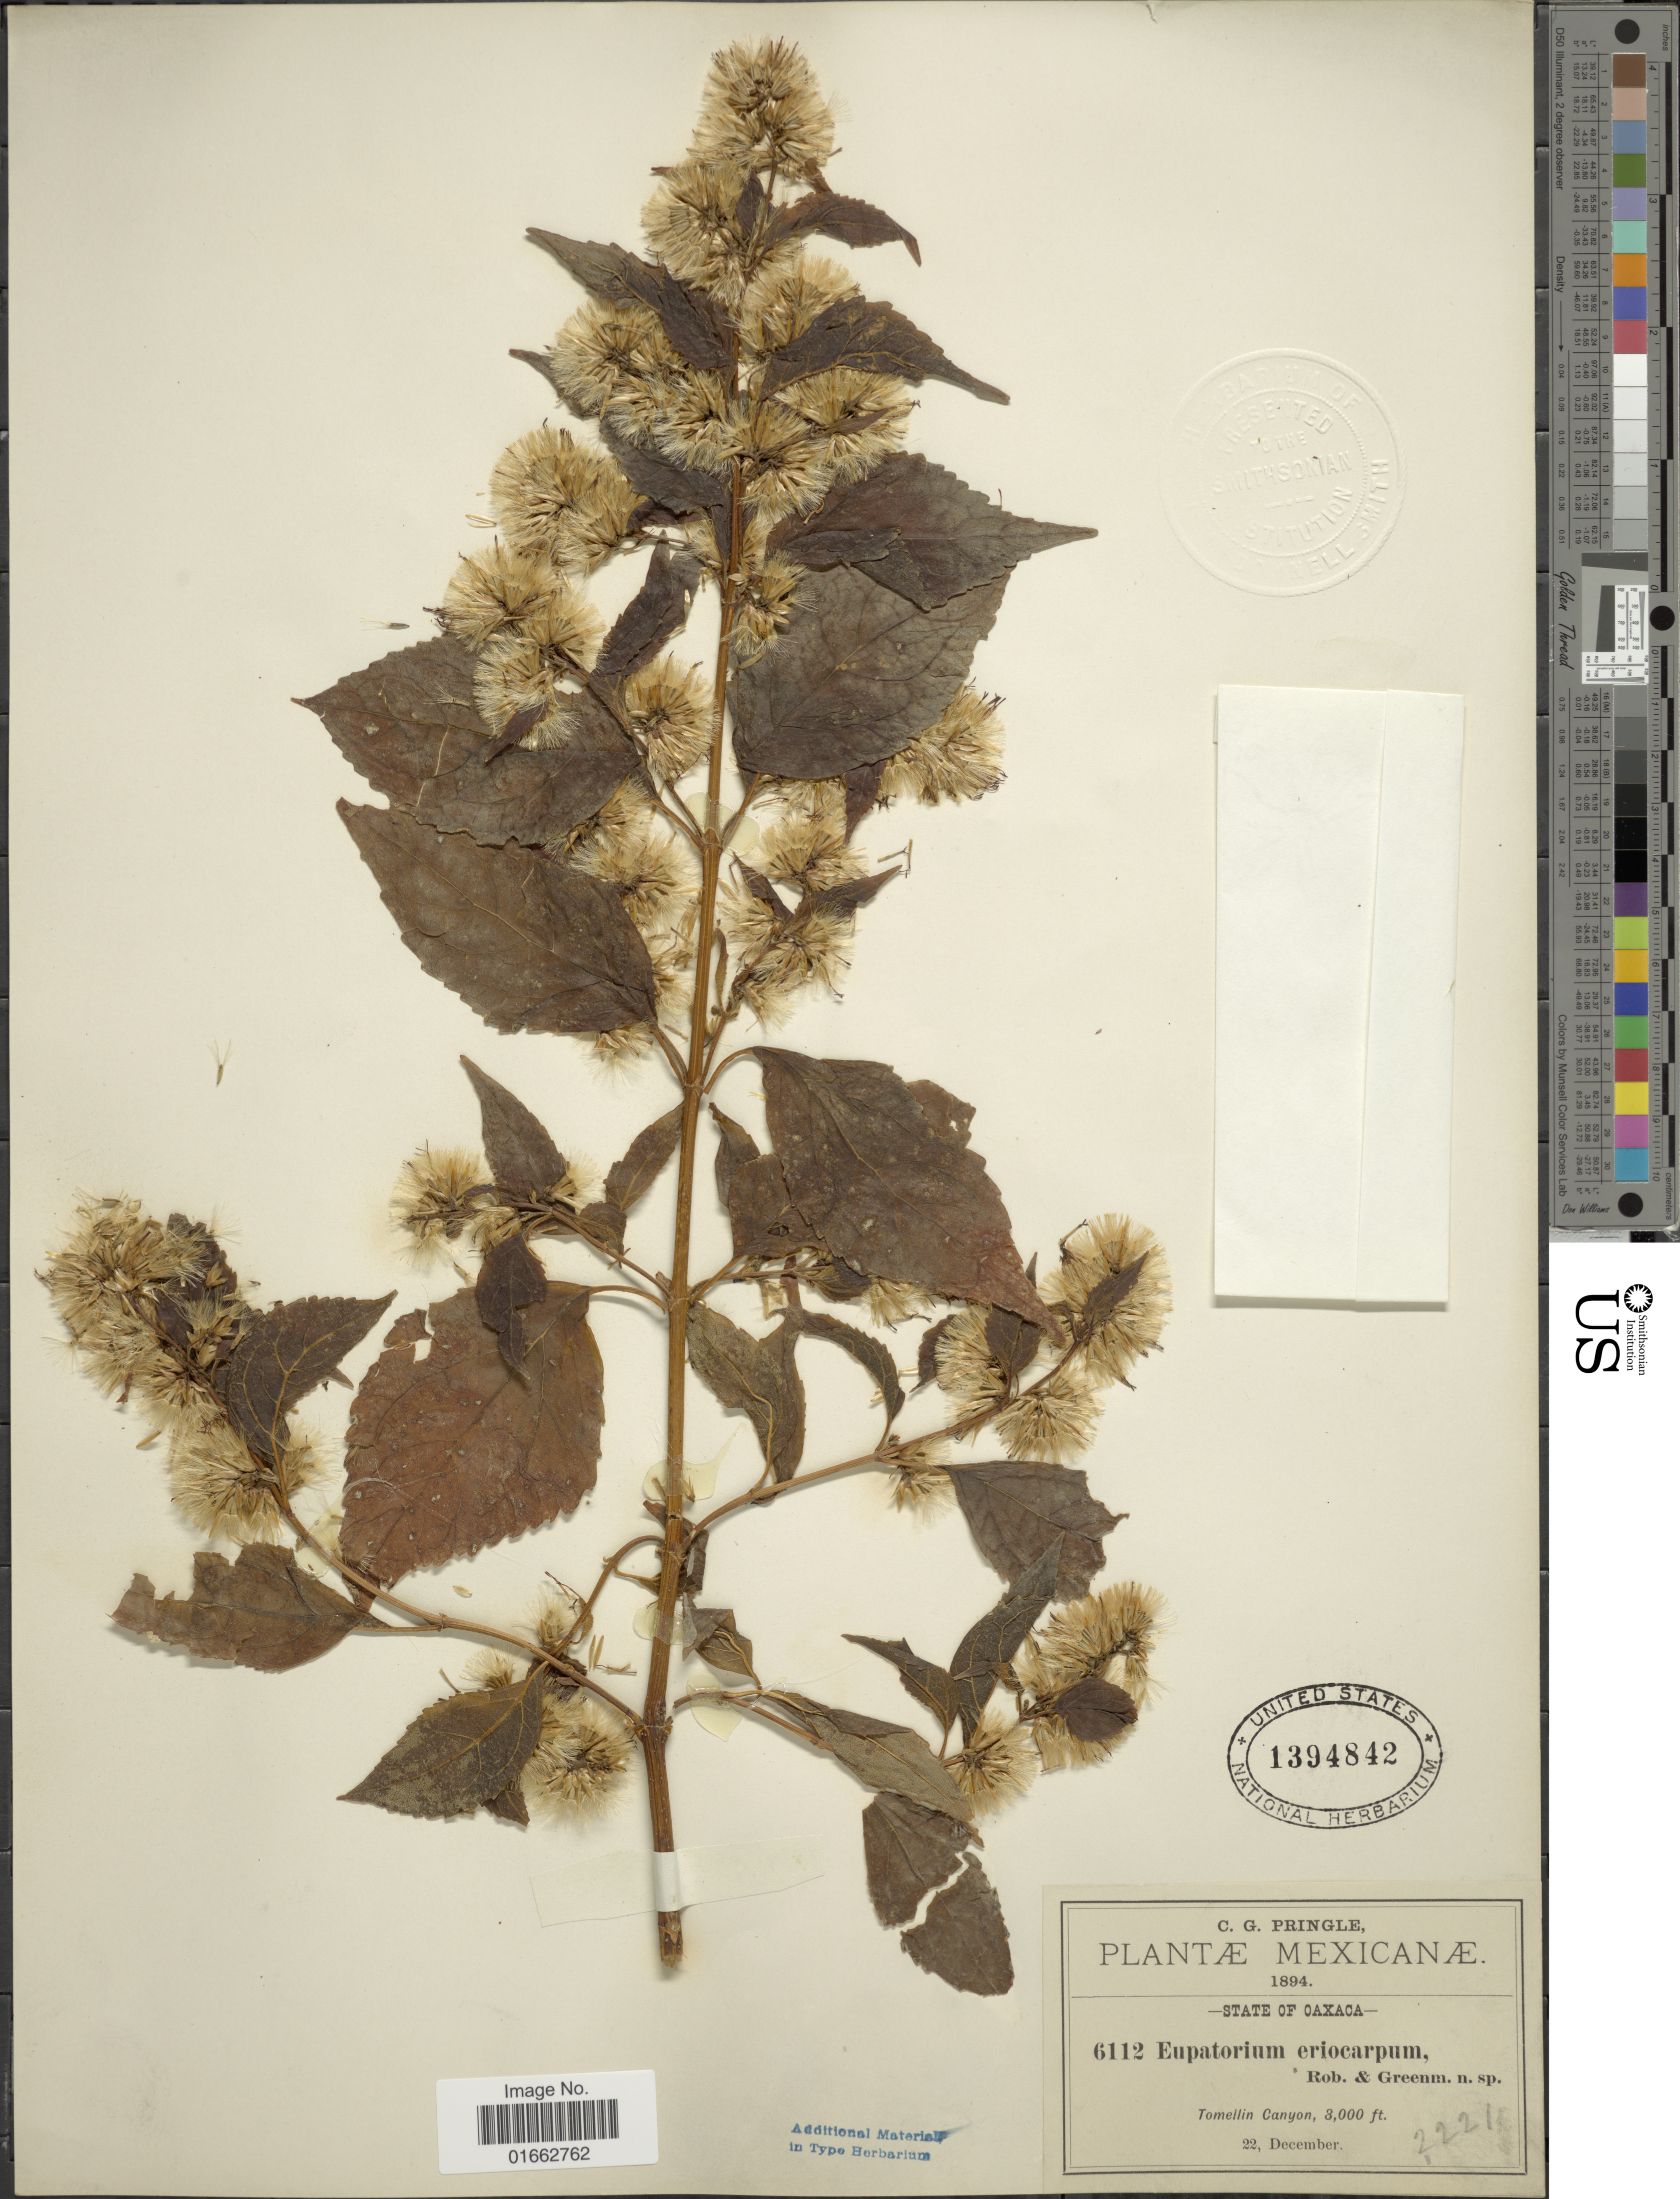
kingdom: Plantae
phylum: Tracheophyta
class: Magnoliopsida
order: Asterales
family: Asteraceae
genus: Critonia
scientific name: Critonia eriocarpa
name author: (B.L. Rob. & Greenm.) R.M. King & H. Rob.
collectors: C. G. Pringle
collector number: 6112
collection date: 1894-12-22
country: Mexico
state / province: Oaxaca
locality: Tomellin Canyon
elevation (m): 914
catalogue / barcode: US 1394842